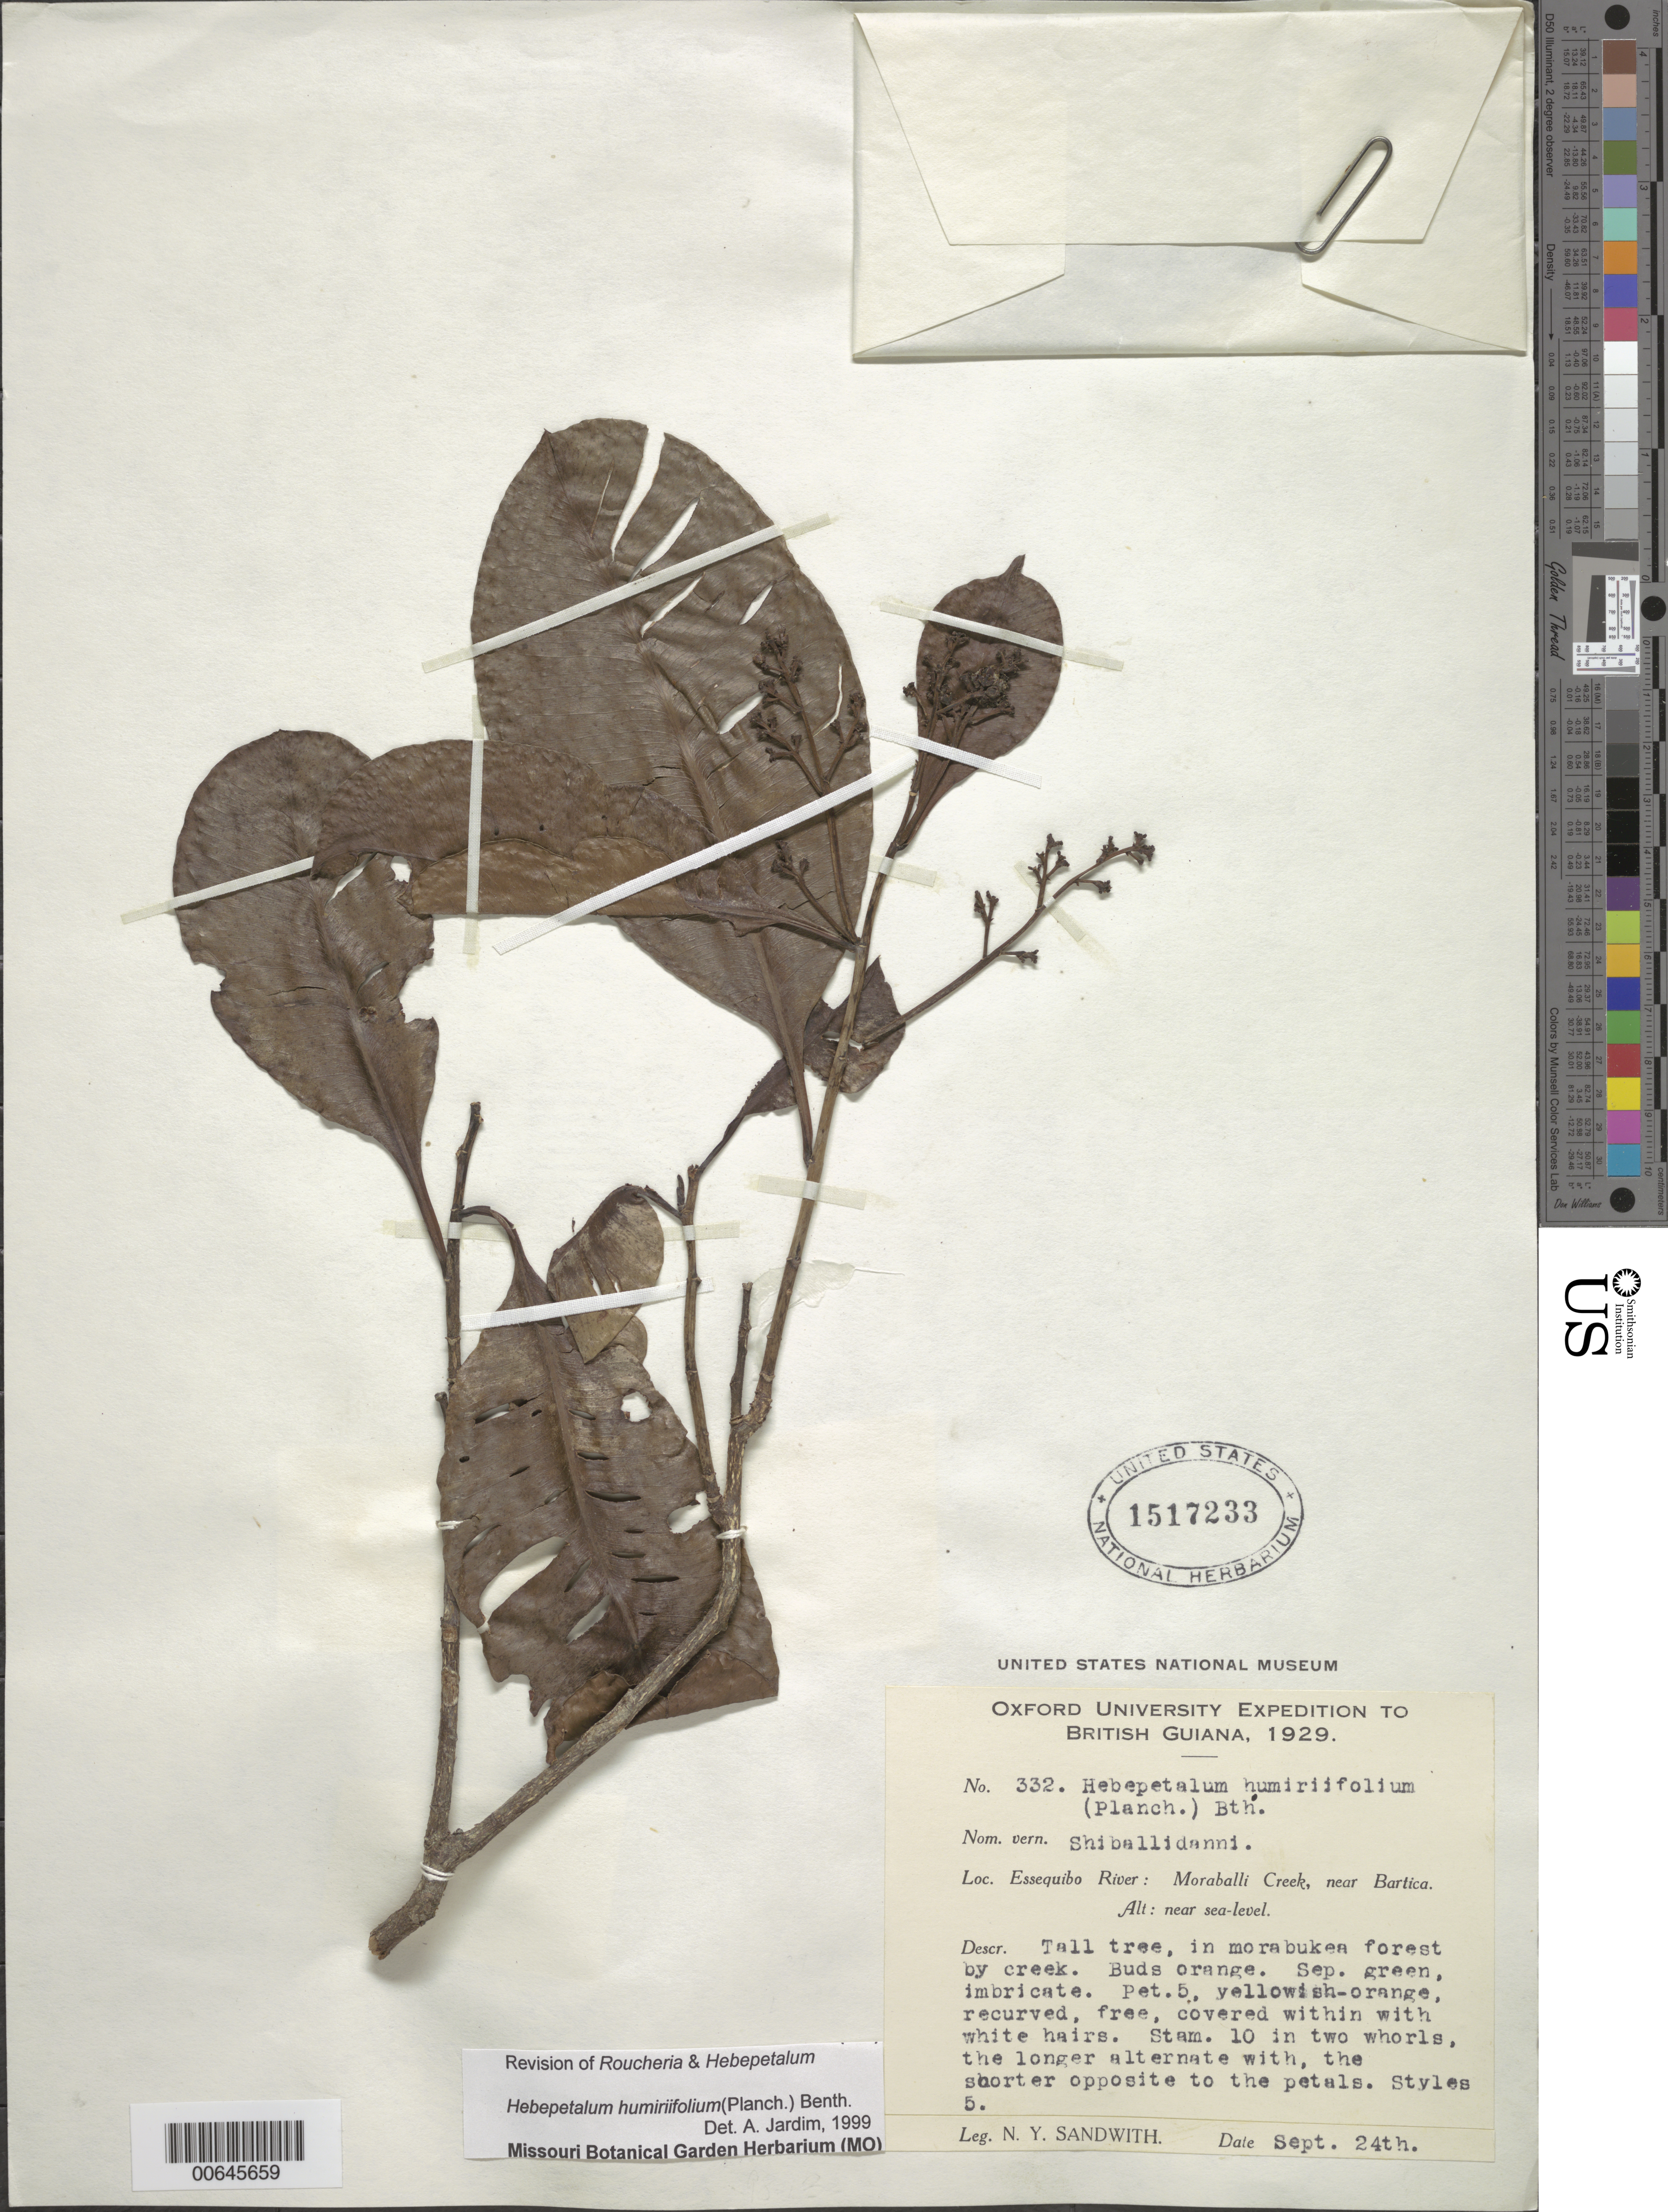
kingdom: Plantae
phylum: Tracheophyta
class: Magnoliopsida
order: Malpighiales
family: Linaceae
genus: Hebepetalum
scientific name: Hebepetalum humiriifolium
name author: (Planch.) Benth.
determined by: Jardim, A.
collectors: N. Y. Sandwith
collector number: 332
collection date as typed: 24-Sep-29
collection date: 1929-09-24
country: Guyana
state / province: U. Demerara-Berbice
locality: Moraballi Creek, Essequibo R., near Bartica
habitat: Near sea-level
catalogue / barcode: US 1517233